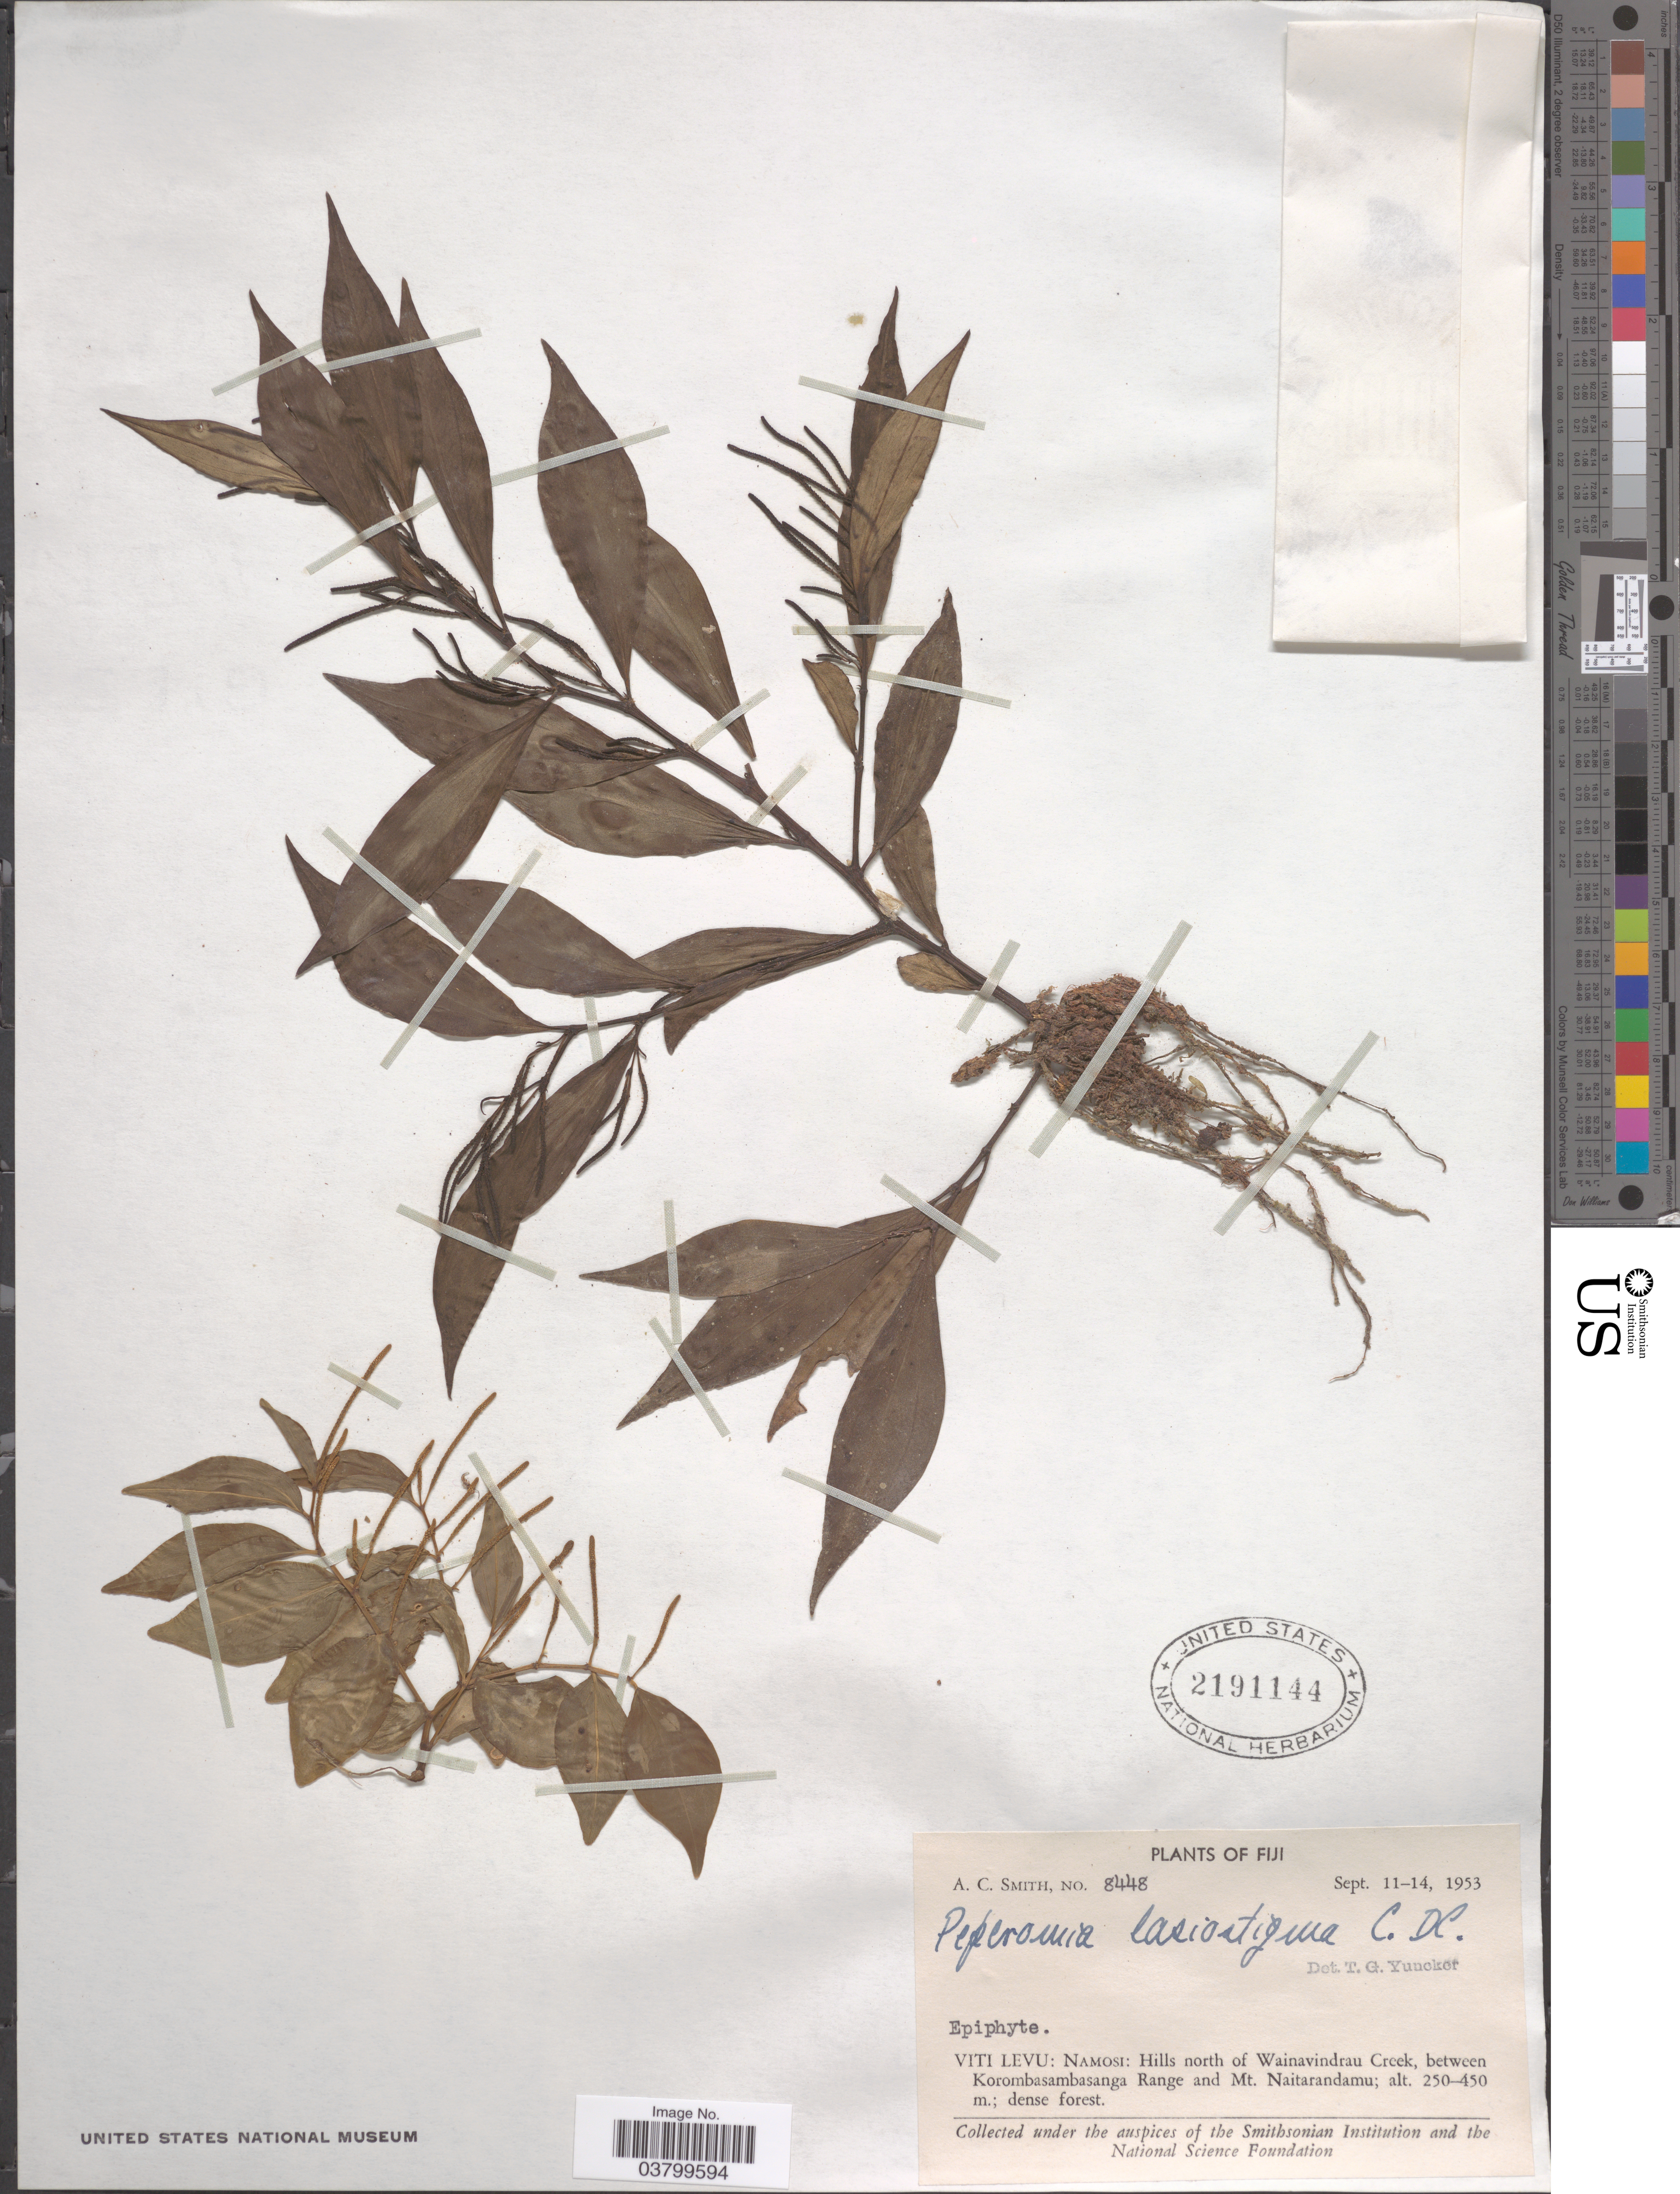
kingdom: Plantae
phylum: Tracheophyta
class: Magnoliopsida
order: Piperales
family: Piperaceae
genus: Peperomia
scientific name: Peperomia lasiostigma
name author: C. DC.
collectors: A. C. Smith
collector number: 8448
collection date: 1953-09-11/1953-09-14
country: Fiji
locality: Viti Levu: Namosi: Hills north of Wainavindrau Creek, between Korombasambasanga Range and Mt. Naitarandamu.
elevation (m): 250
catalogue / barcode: US 2191144